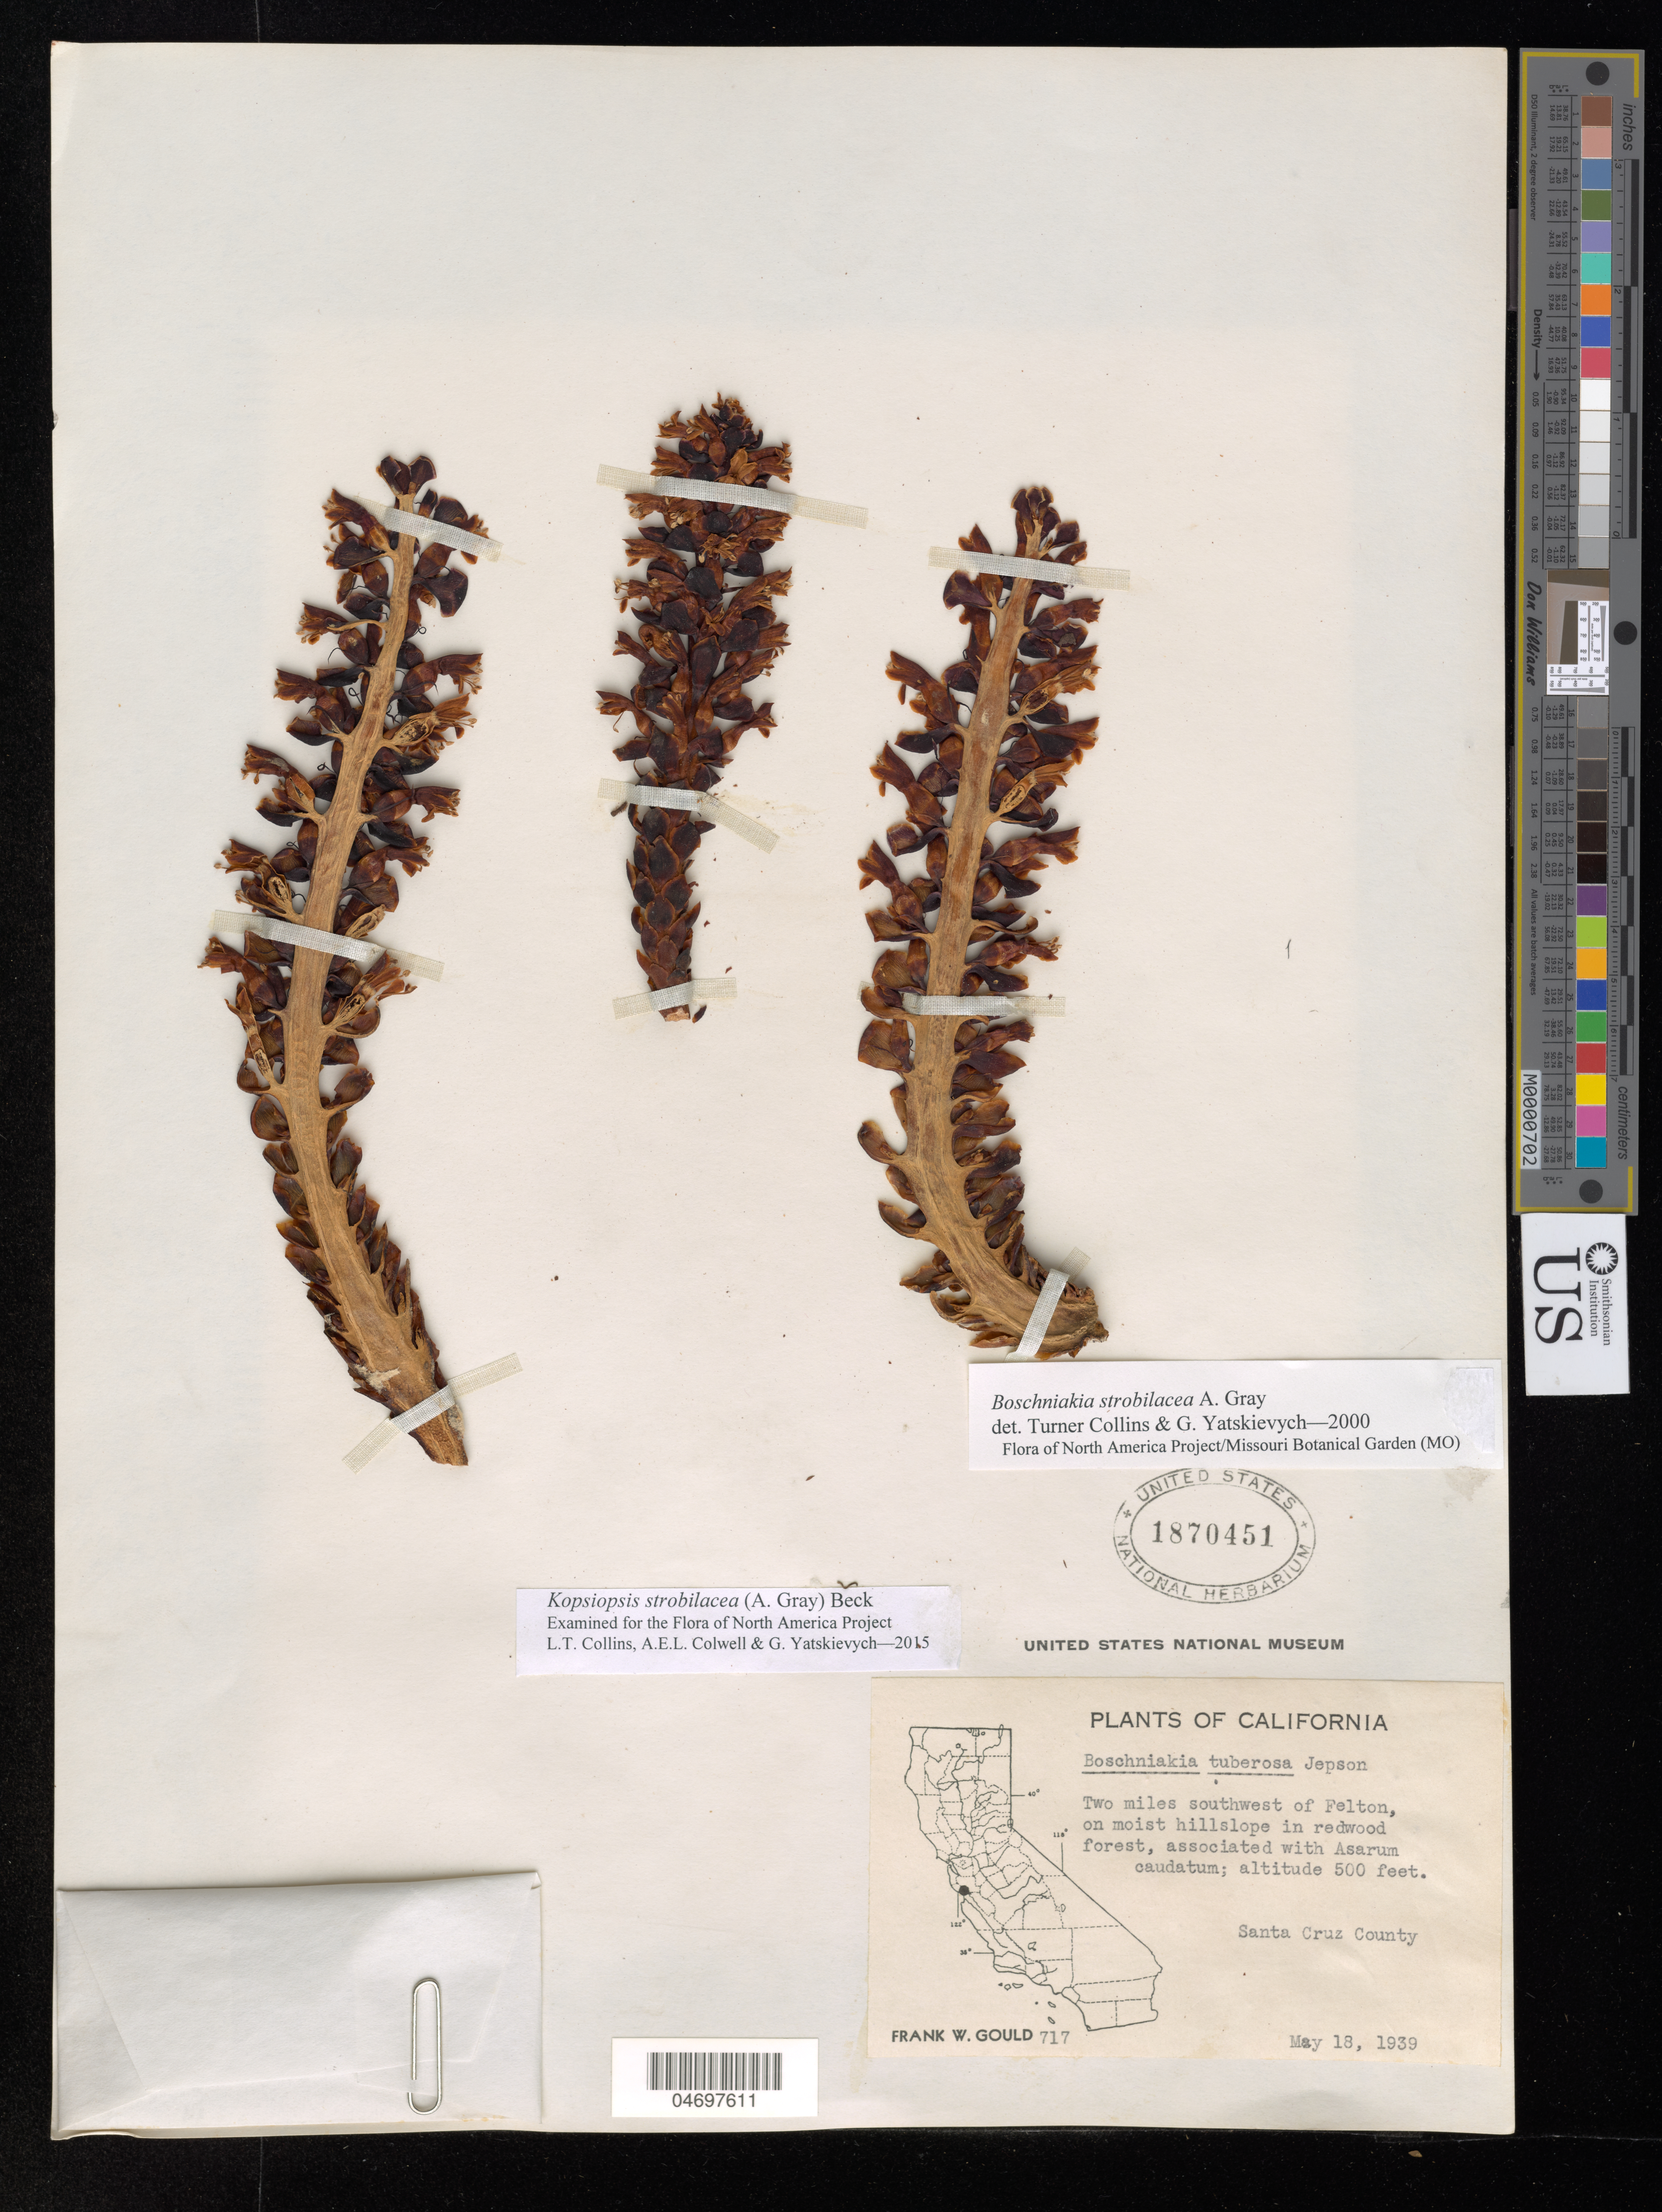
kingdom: Plantae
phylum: Tracheophyta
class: Magnoliopsida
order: Lamiales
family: Orobanchaceae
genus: Kopsiopsis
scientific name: Kopsiopsis strobilacea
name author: (A. Gray) Beck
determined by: Collins, L. T.; Colwell, A. E.; Yatskievych, G. A.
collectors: F. W. Gould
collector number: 717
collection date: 1939-05-18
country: United States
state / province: California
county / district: Santa Cruz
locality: Two miles SW of Felton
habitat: On moist hillslope in redwood forest, associated with Assarum caudatum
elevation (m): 152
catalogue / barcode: US 1870451